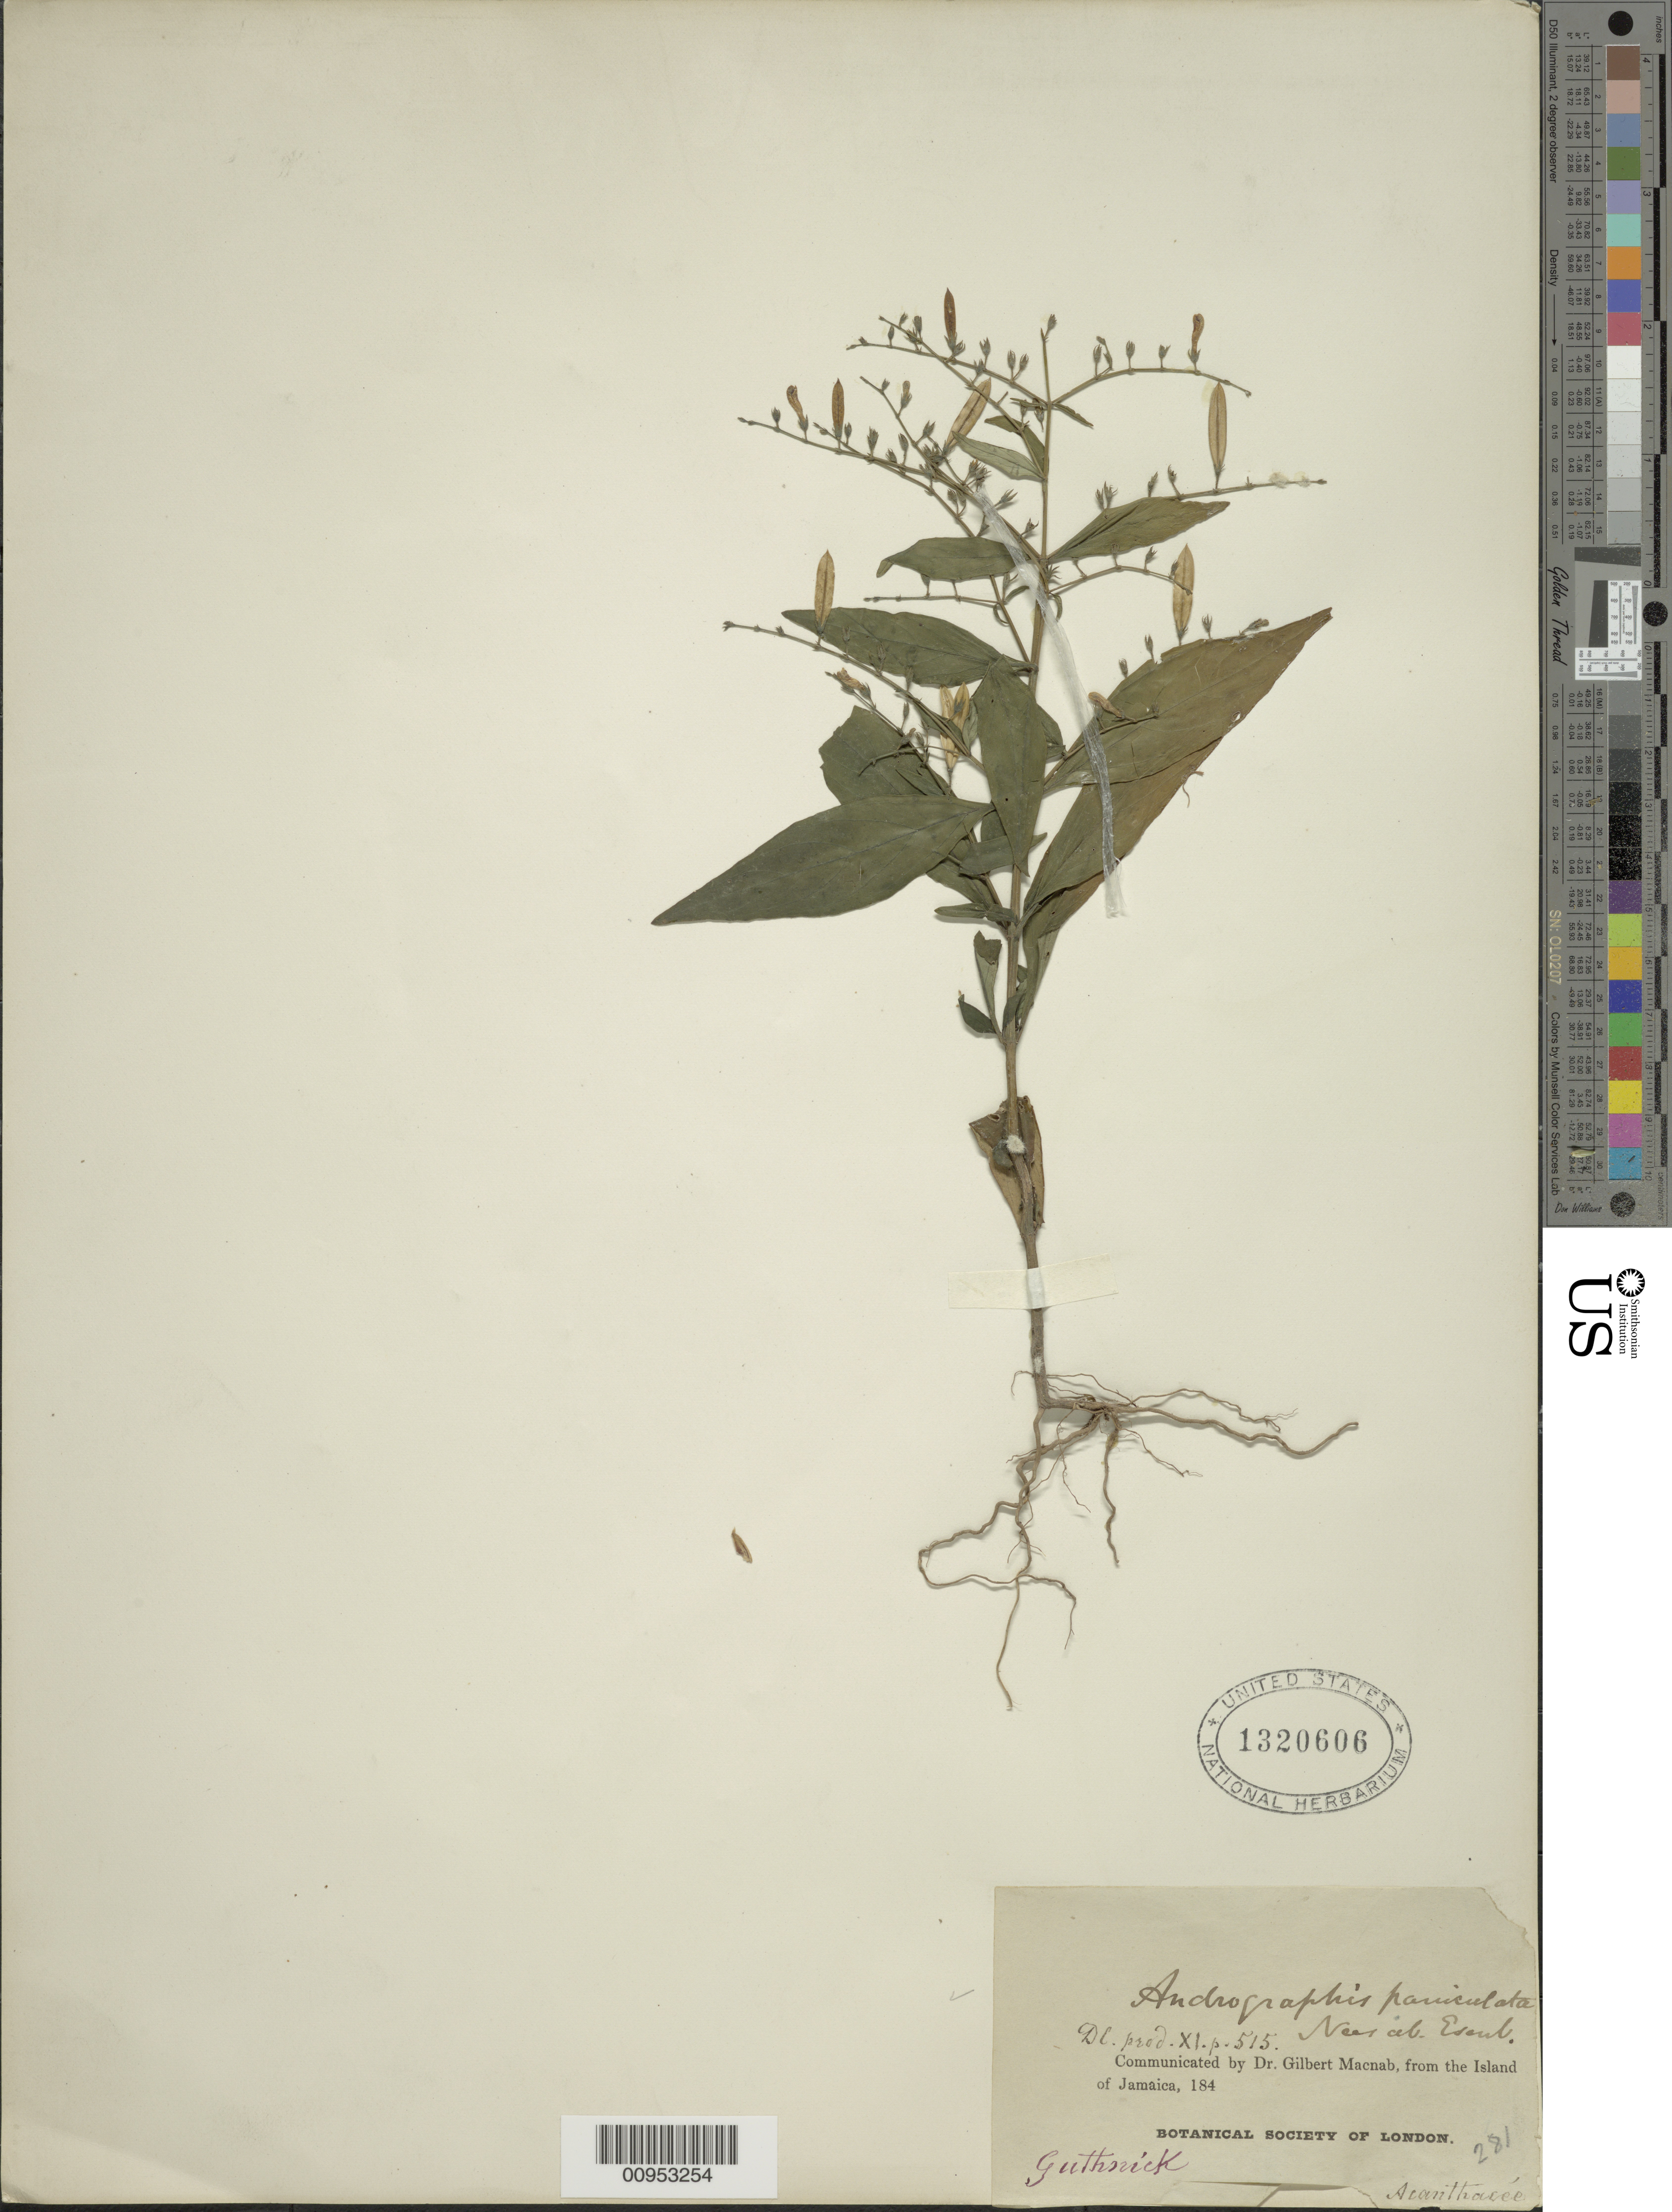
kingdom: Plantae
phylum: Tracheophyta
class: Magnoliopsida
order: Lamiales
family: Acanthaceae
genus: Andrographis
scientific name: Andrographis paniculata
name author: (Burm. f.) Nees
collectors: G. Macnab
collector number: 281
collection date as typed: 18--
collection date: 1800/1899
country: Jamaica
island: Jamaica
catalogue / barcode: US 1320606